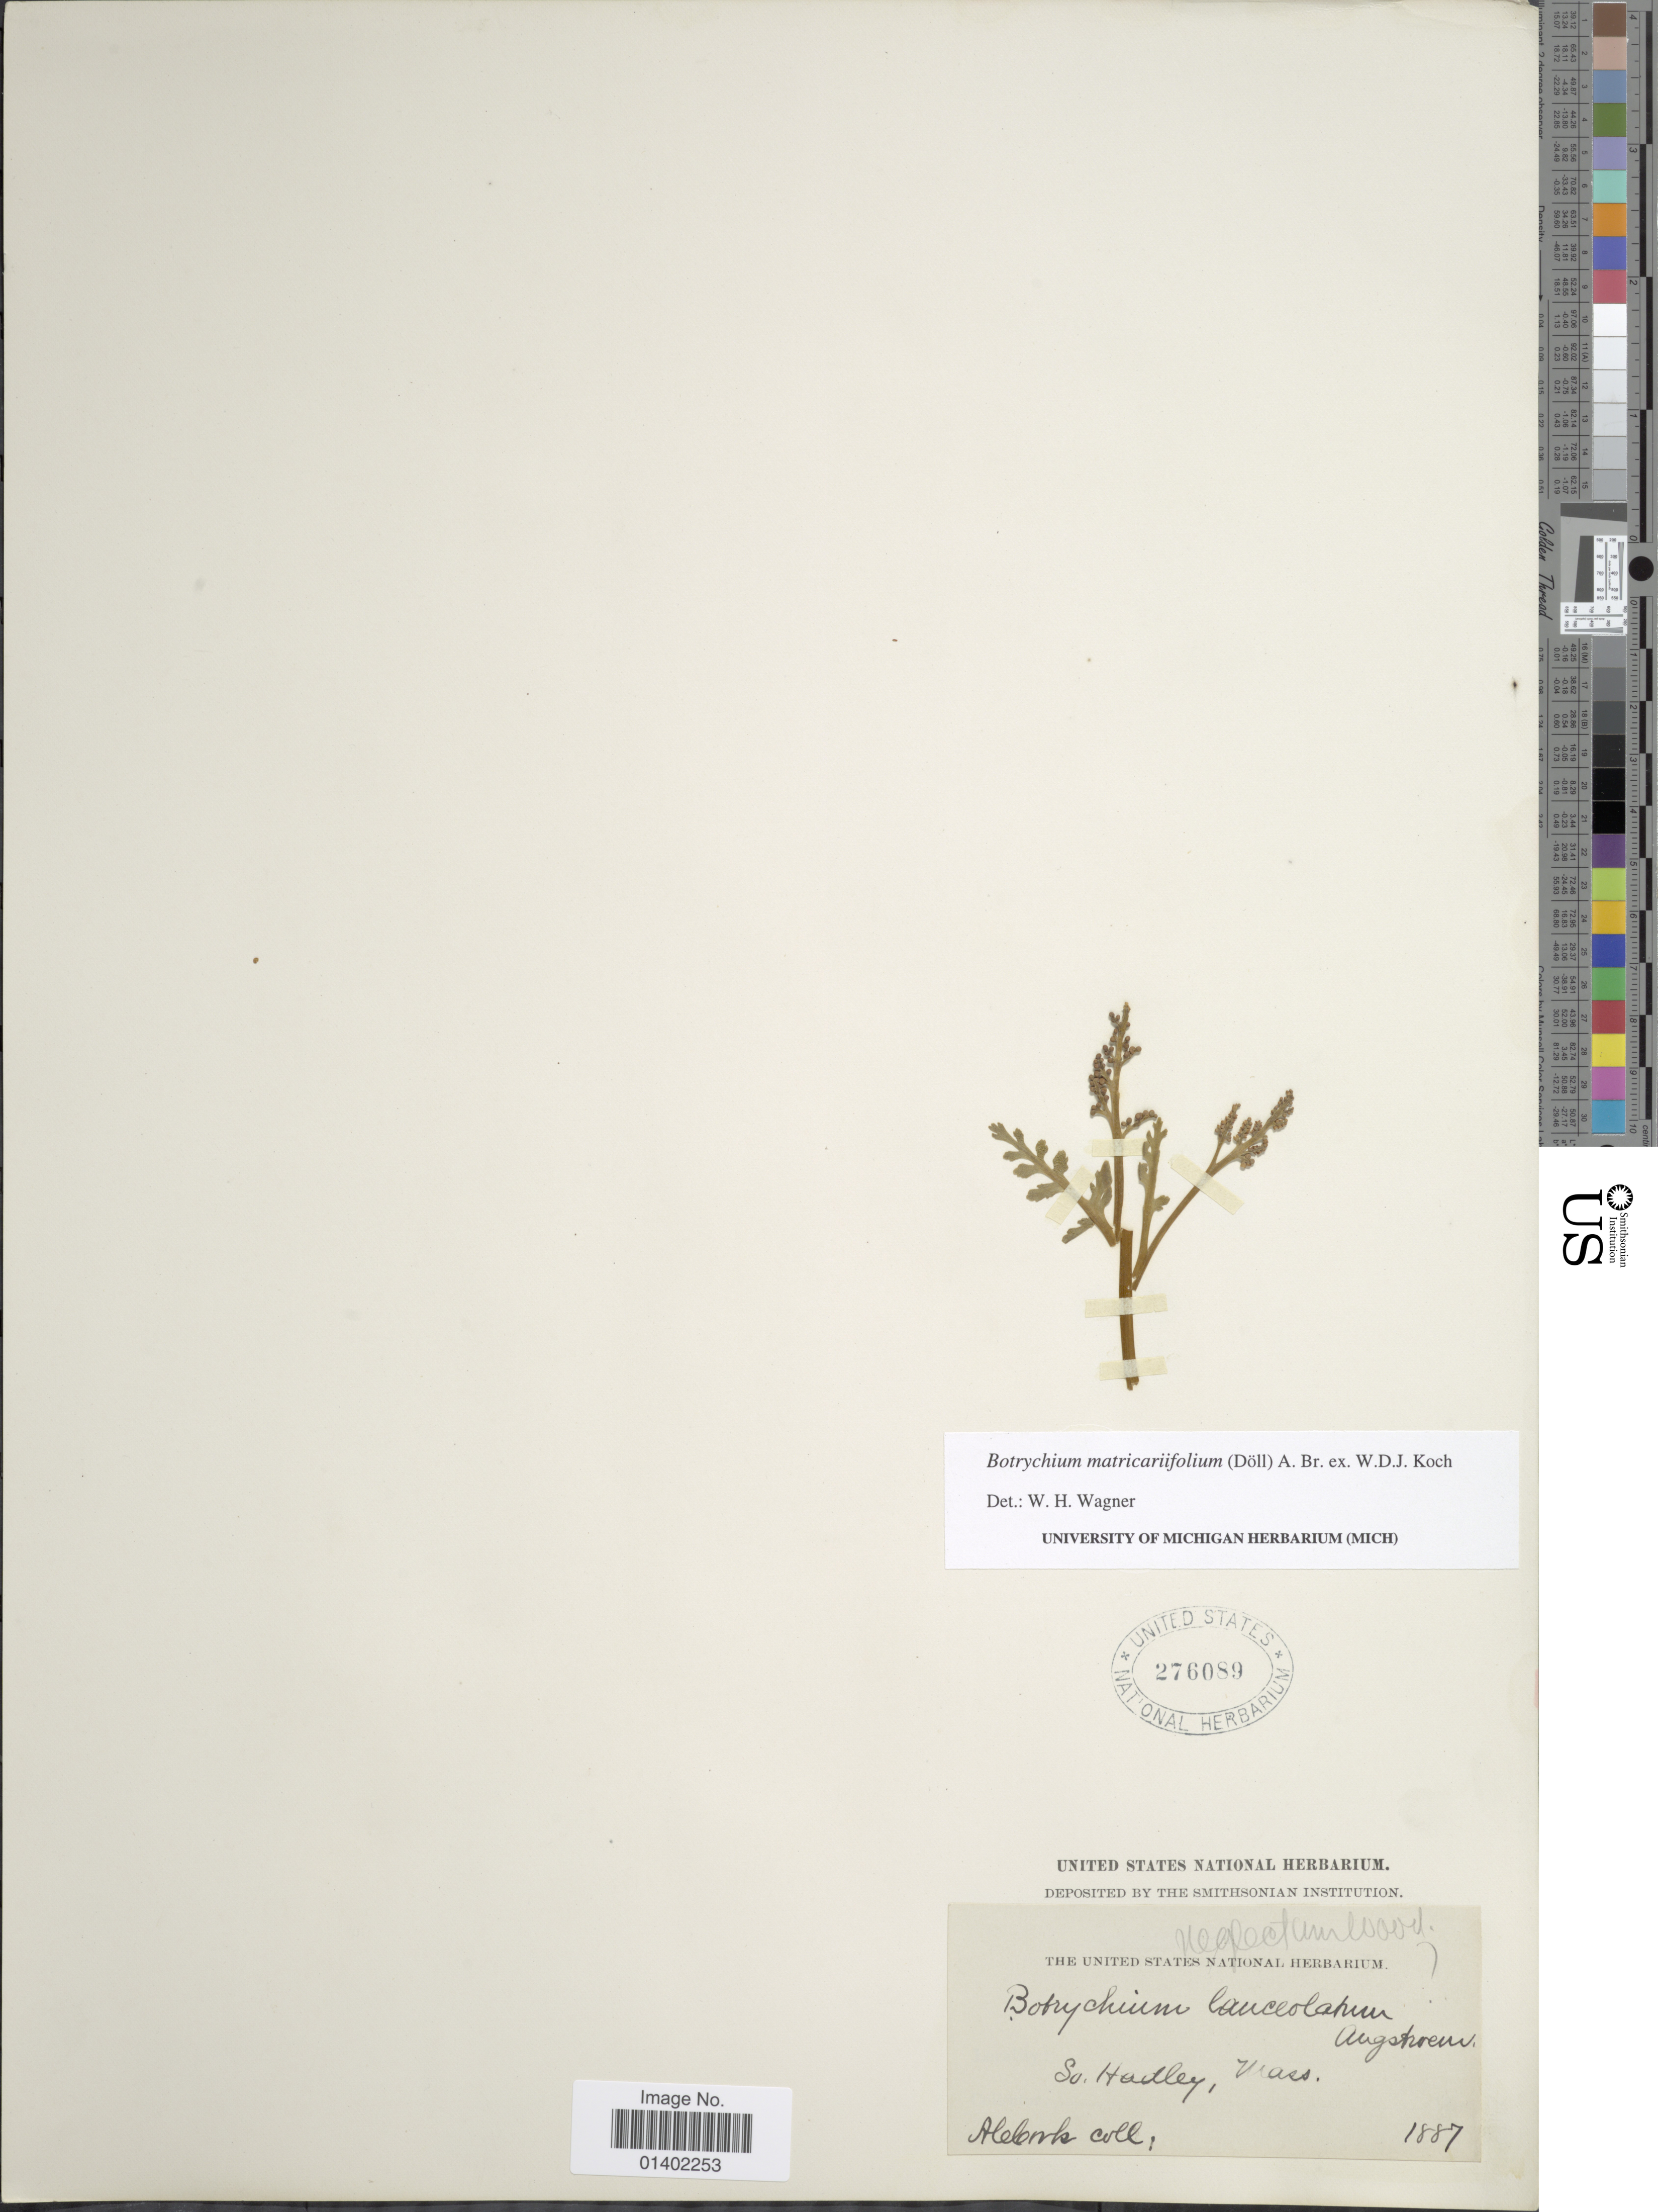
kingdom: Plantae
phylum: Tracheophyta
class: Polypodiopsida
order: Ophioglossales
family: Ophioglossaceae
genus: Botrychium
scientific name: Botrychium matricariifolium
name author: (A. Braun ex Dowell) A. Braun ex Koch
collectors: A. Cook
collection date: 1887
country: United States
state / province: Massachusetts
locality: So. Hadley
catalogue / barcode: US 276089